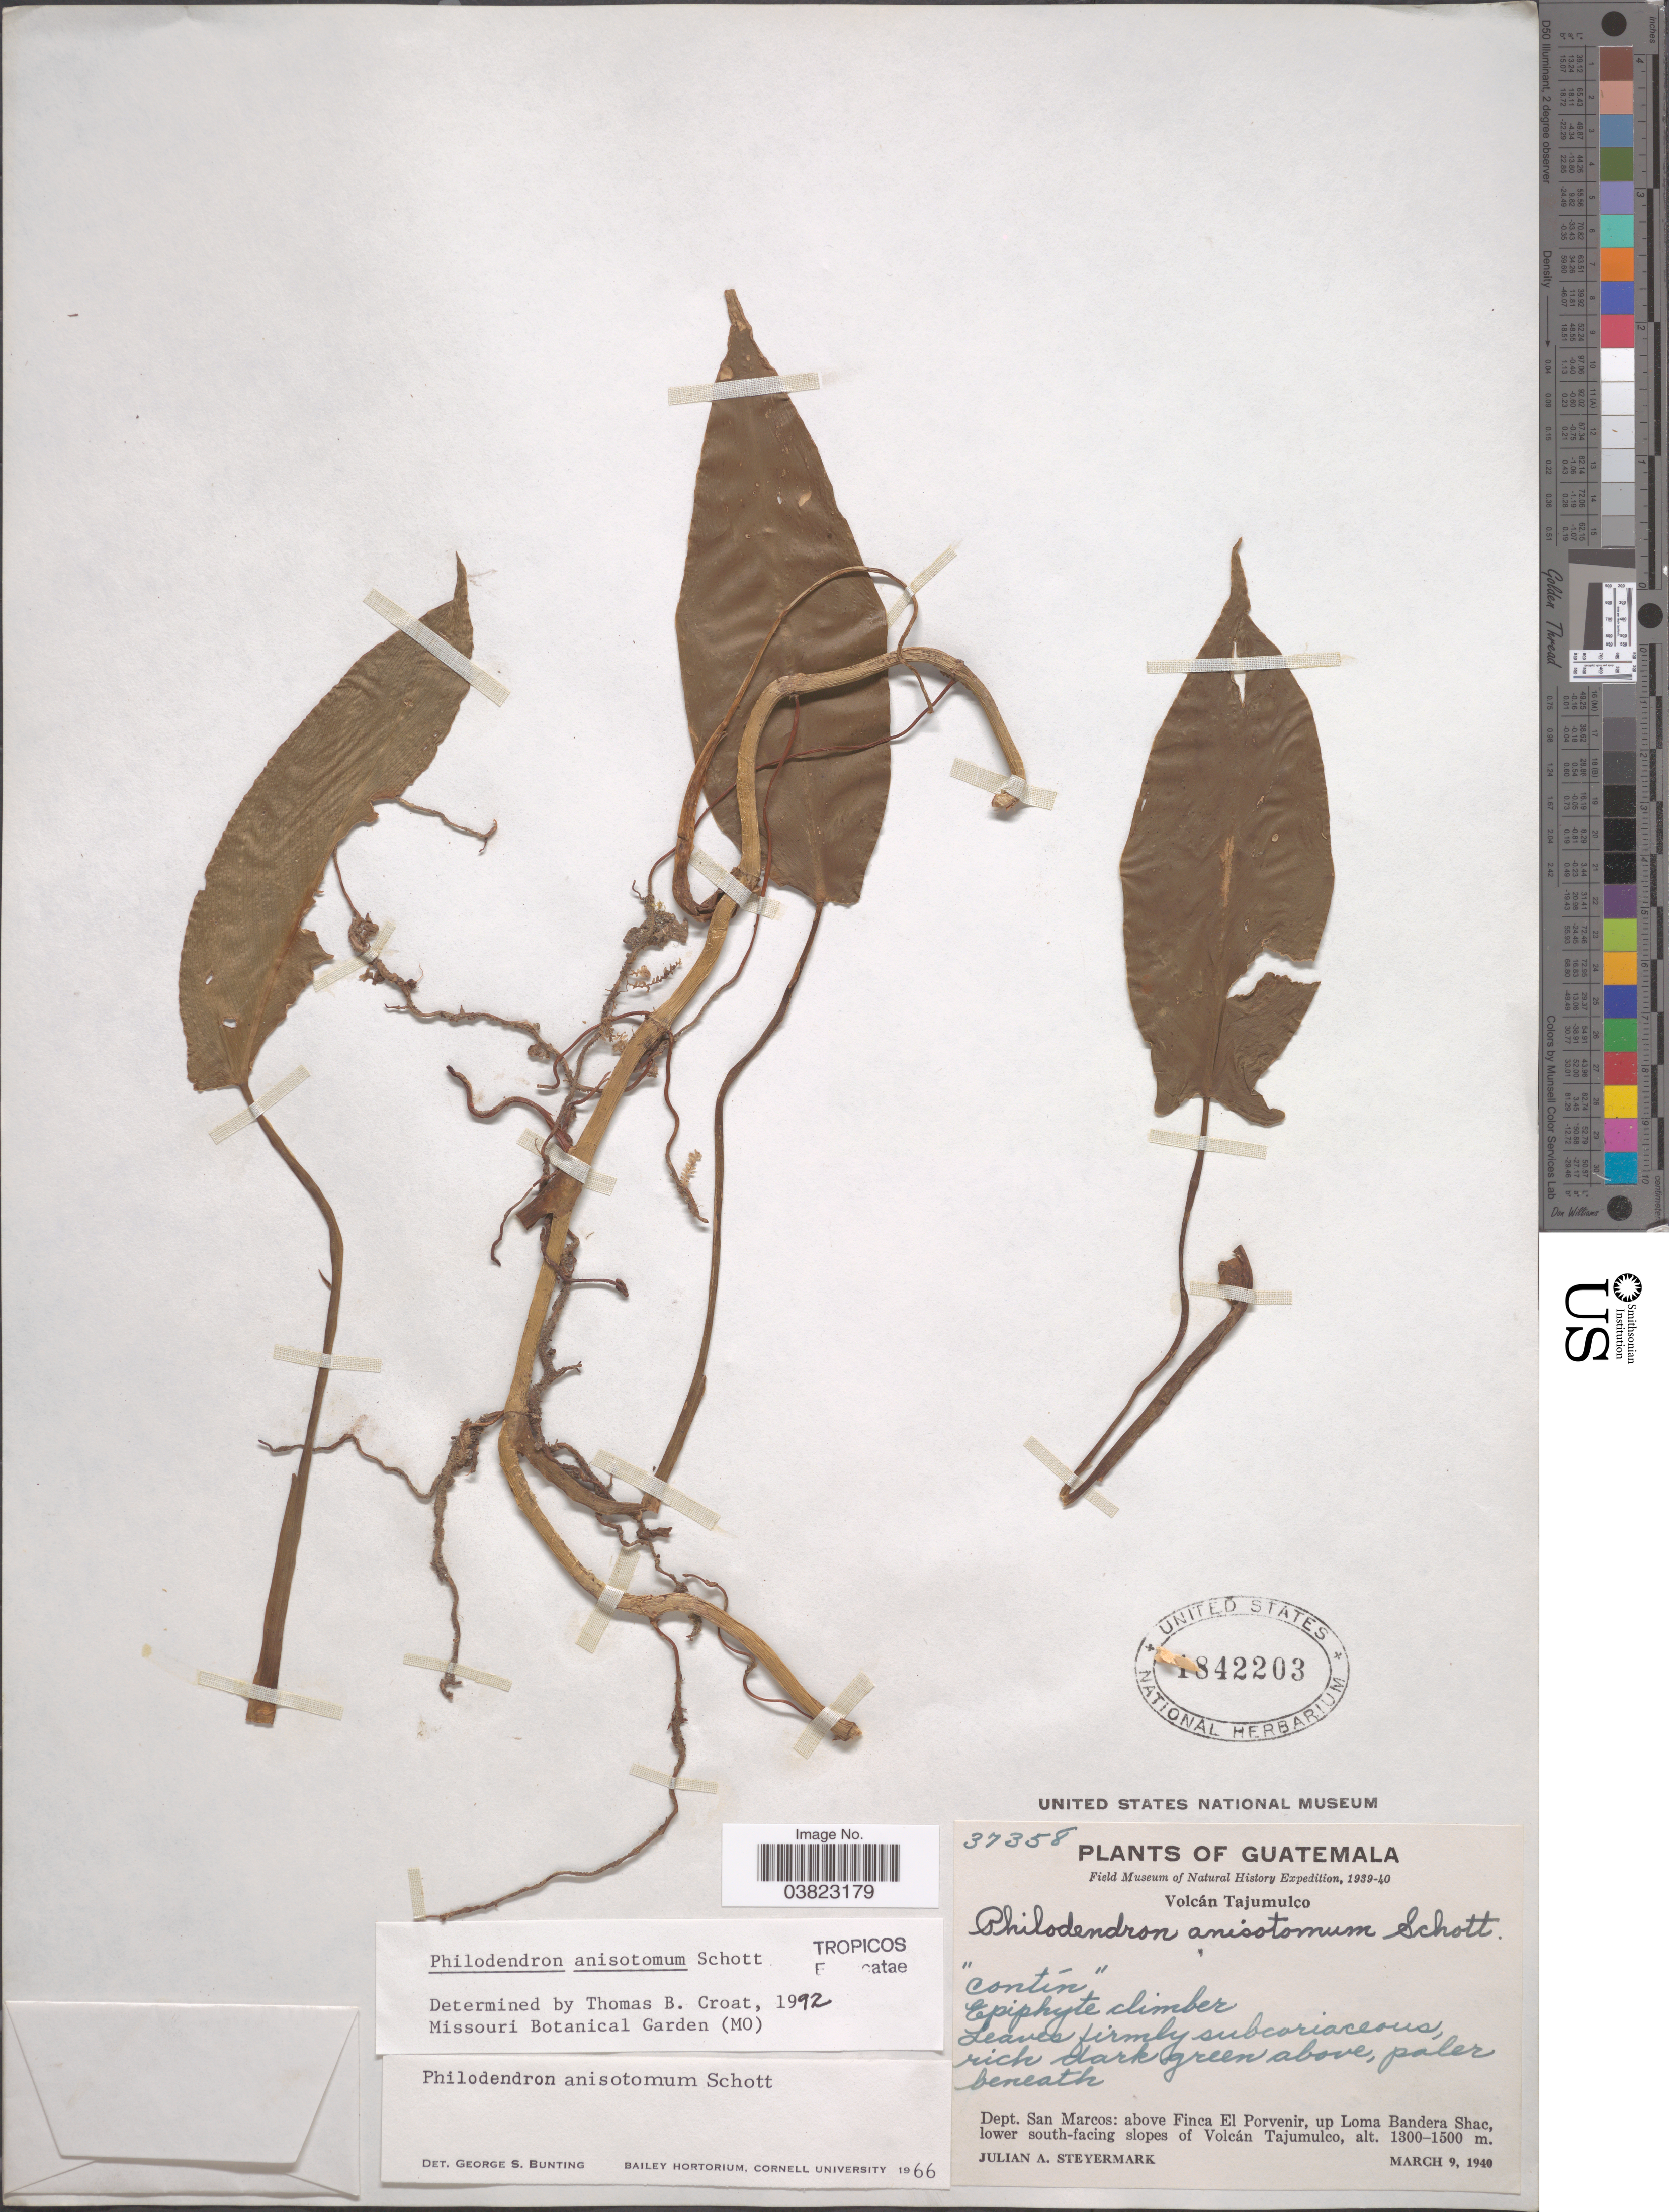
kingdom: Plantae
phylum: Tracheophyta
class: Liliopsida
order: Alismatales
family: Araceae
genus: Philodendron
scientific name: Philodendron anisotomum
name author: Schott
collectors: J. Steyermark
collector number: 37358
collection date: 1940-03-09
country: Guatemala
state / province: San Marcos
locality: Volcán Tajumulco. Dept. San Marcos: above Finca El Porvenir, up Loma Bandera Shac, lower south-facing slopes of Volcán Tajumulco.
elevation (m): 1300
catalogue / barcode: US 1842203